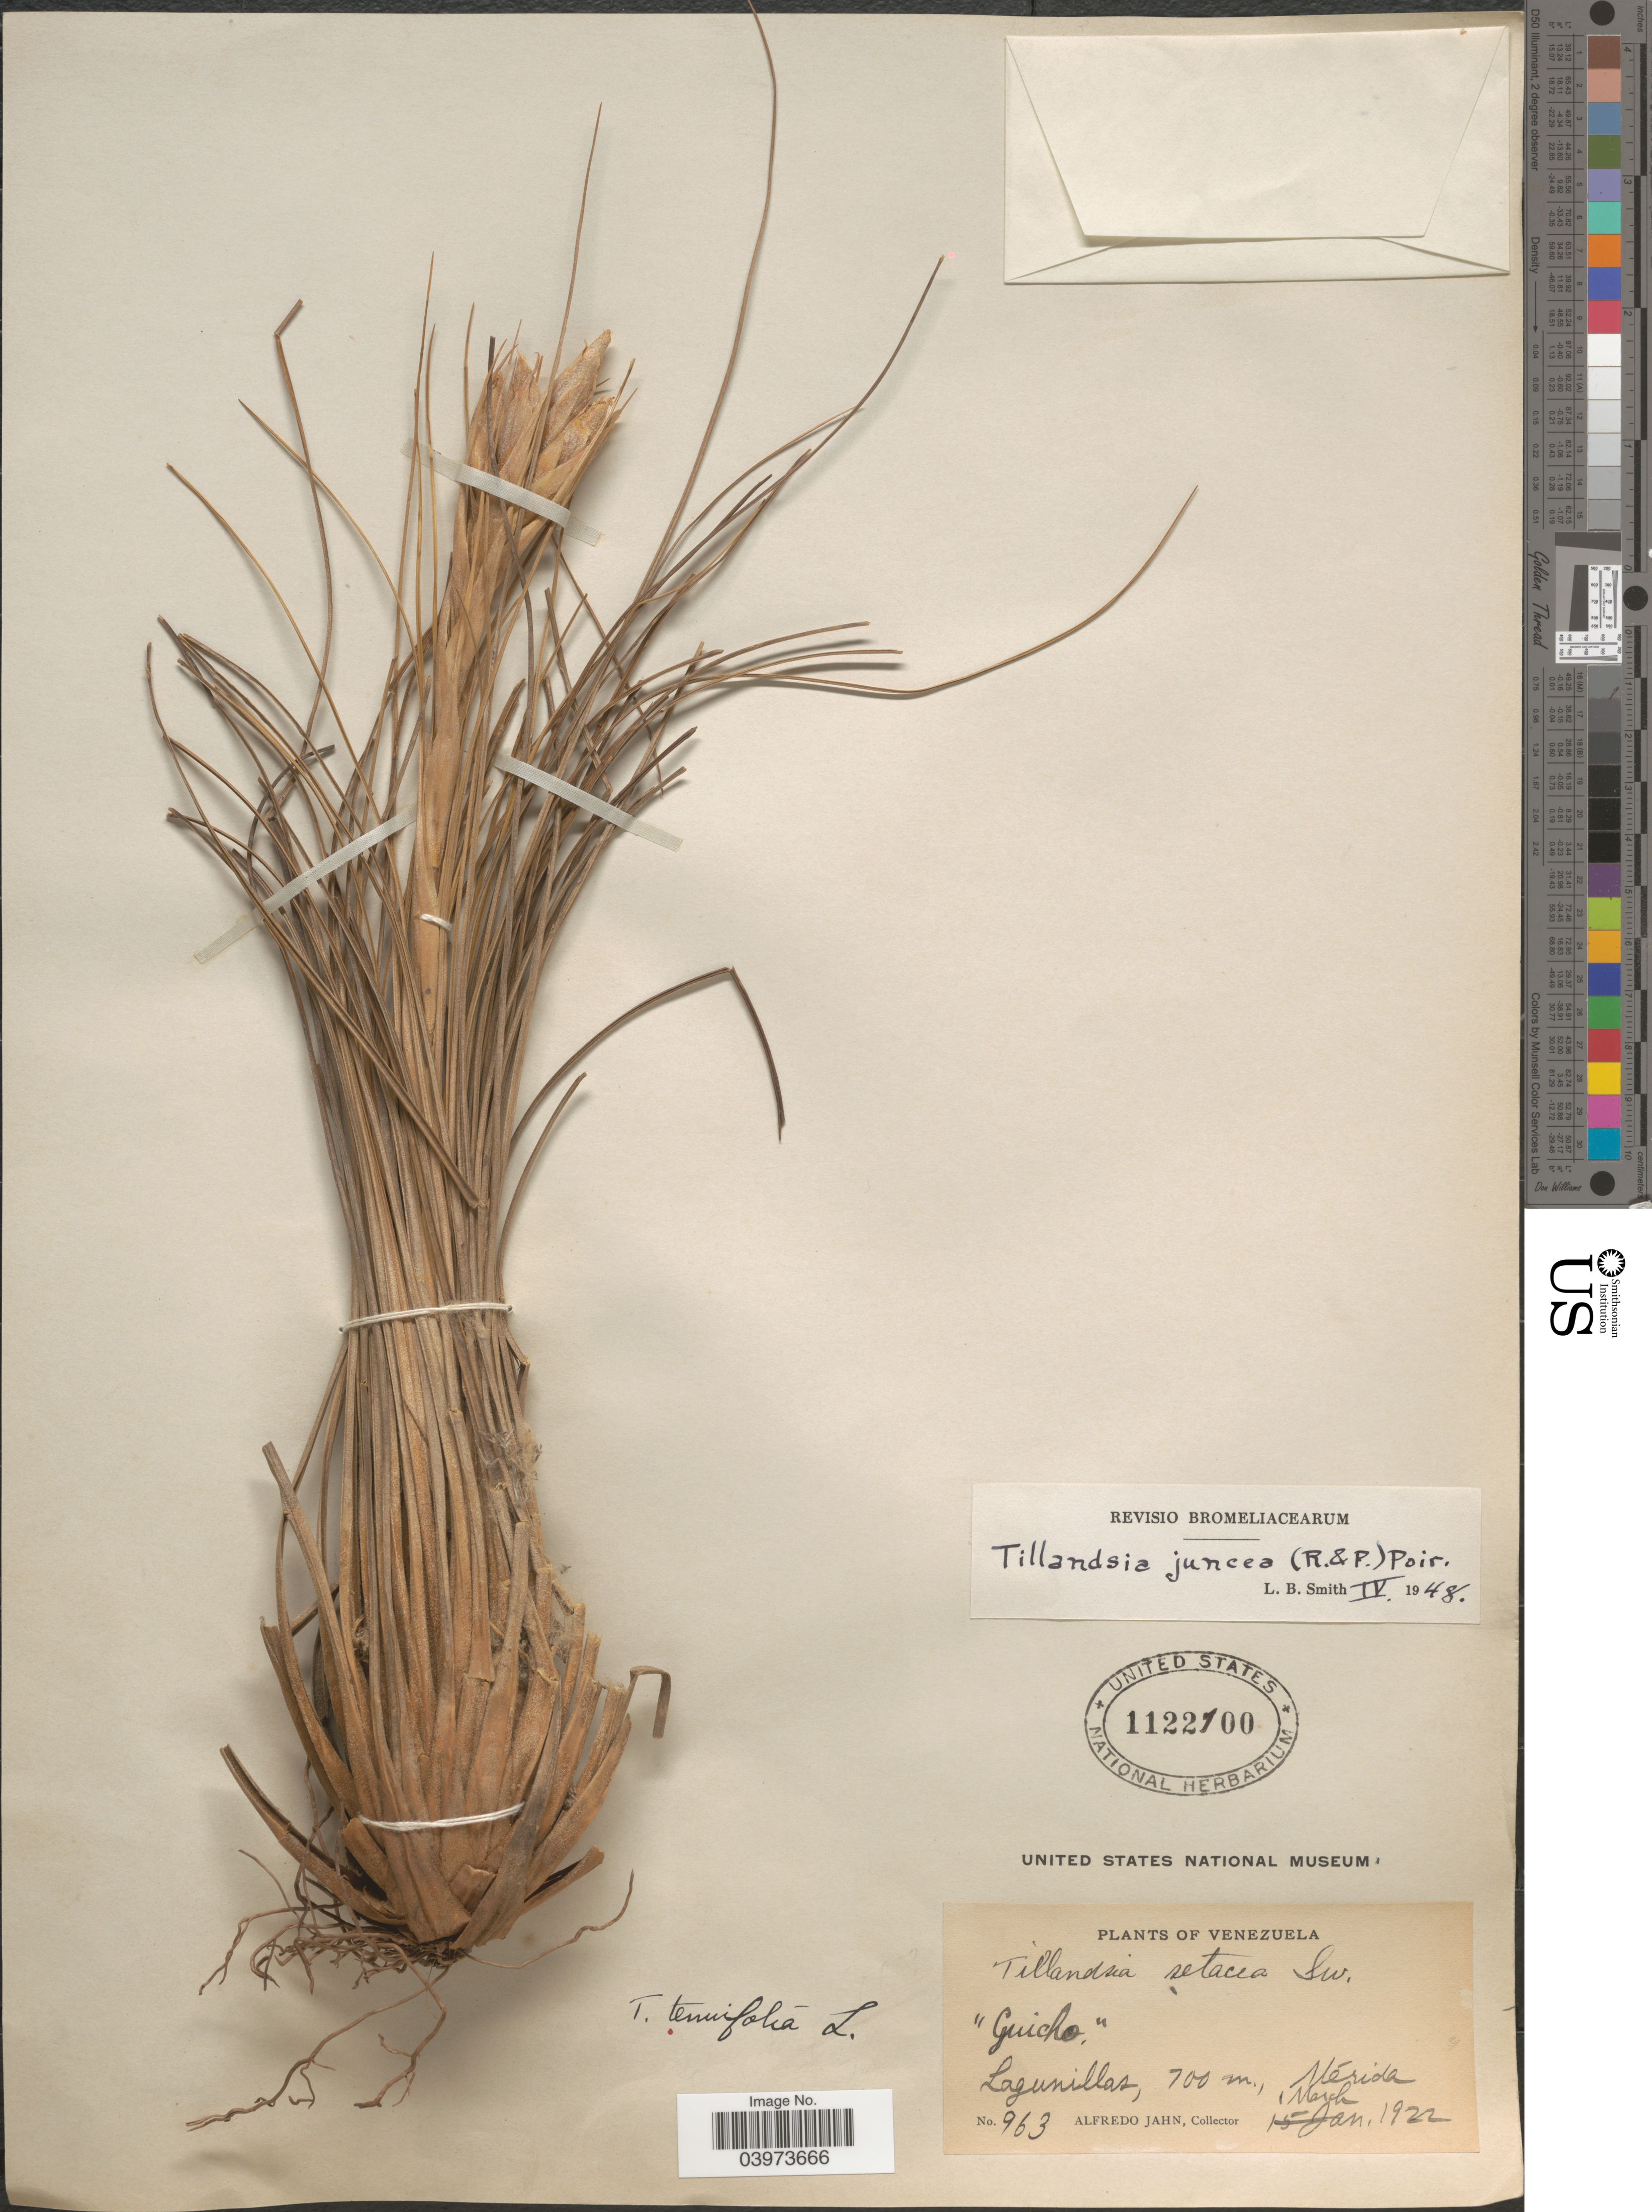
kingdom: Plantae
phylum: Tracheophyta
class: Liliopsida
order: Poales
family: Bromeliaceae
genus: Tillandsia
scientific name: Tillandsia juncea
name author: (Ruiz & Pav.) Poir.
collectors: A. Jahn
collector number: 963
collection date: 1922-03-01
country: Venezuela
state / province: Merida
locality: Lagunillas.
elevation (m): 700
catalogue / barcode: US 1122700